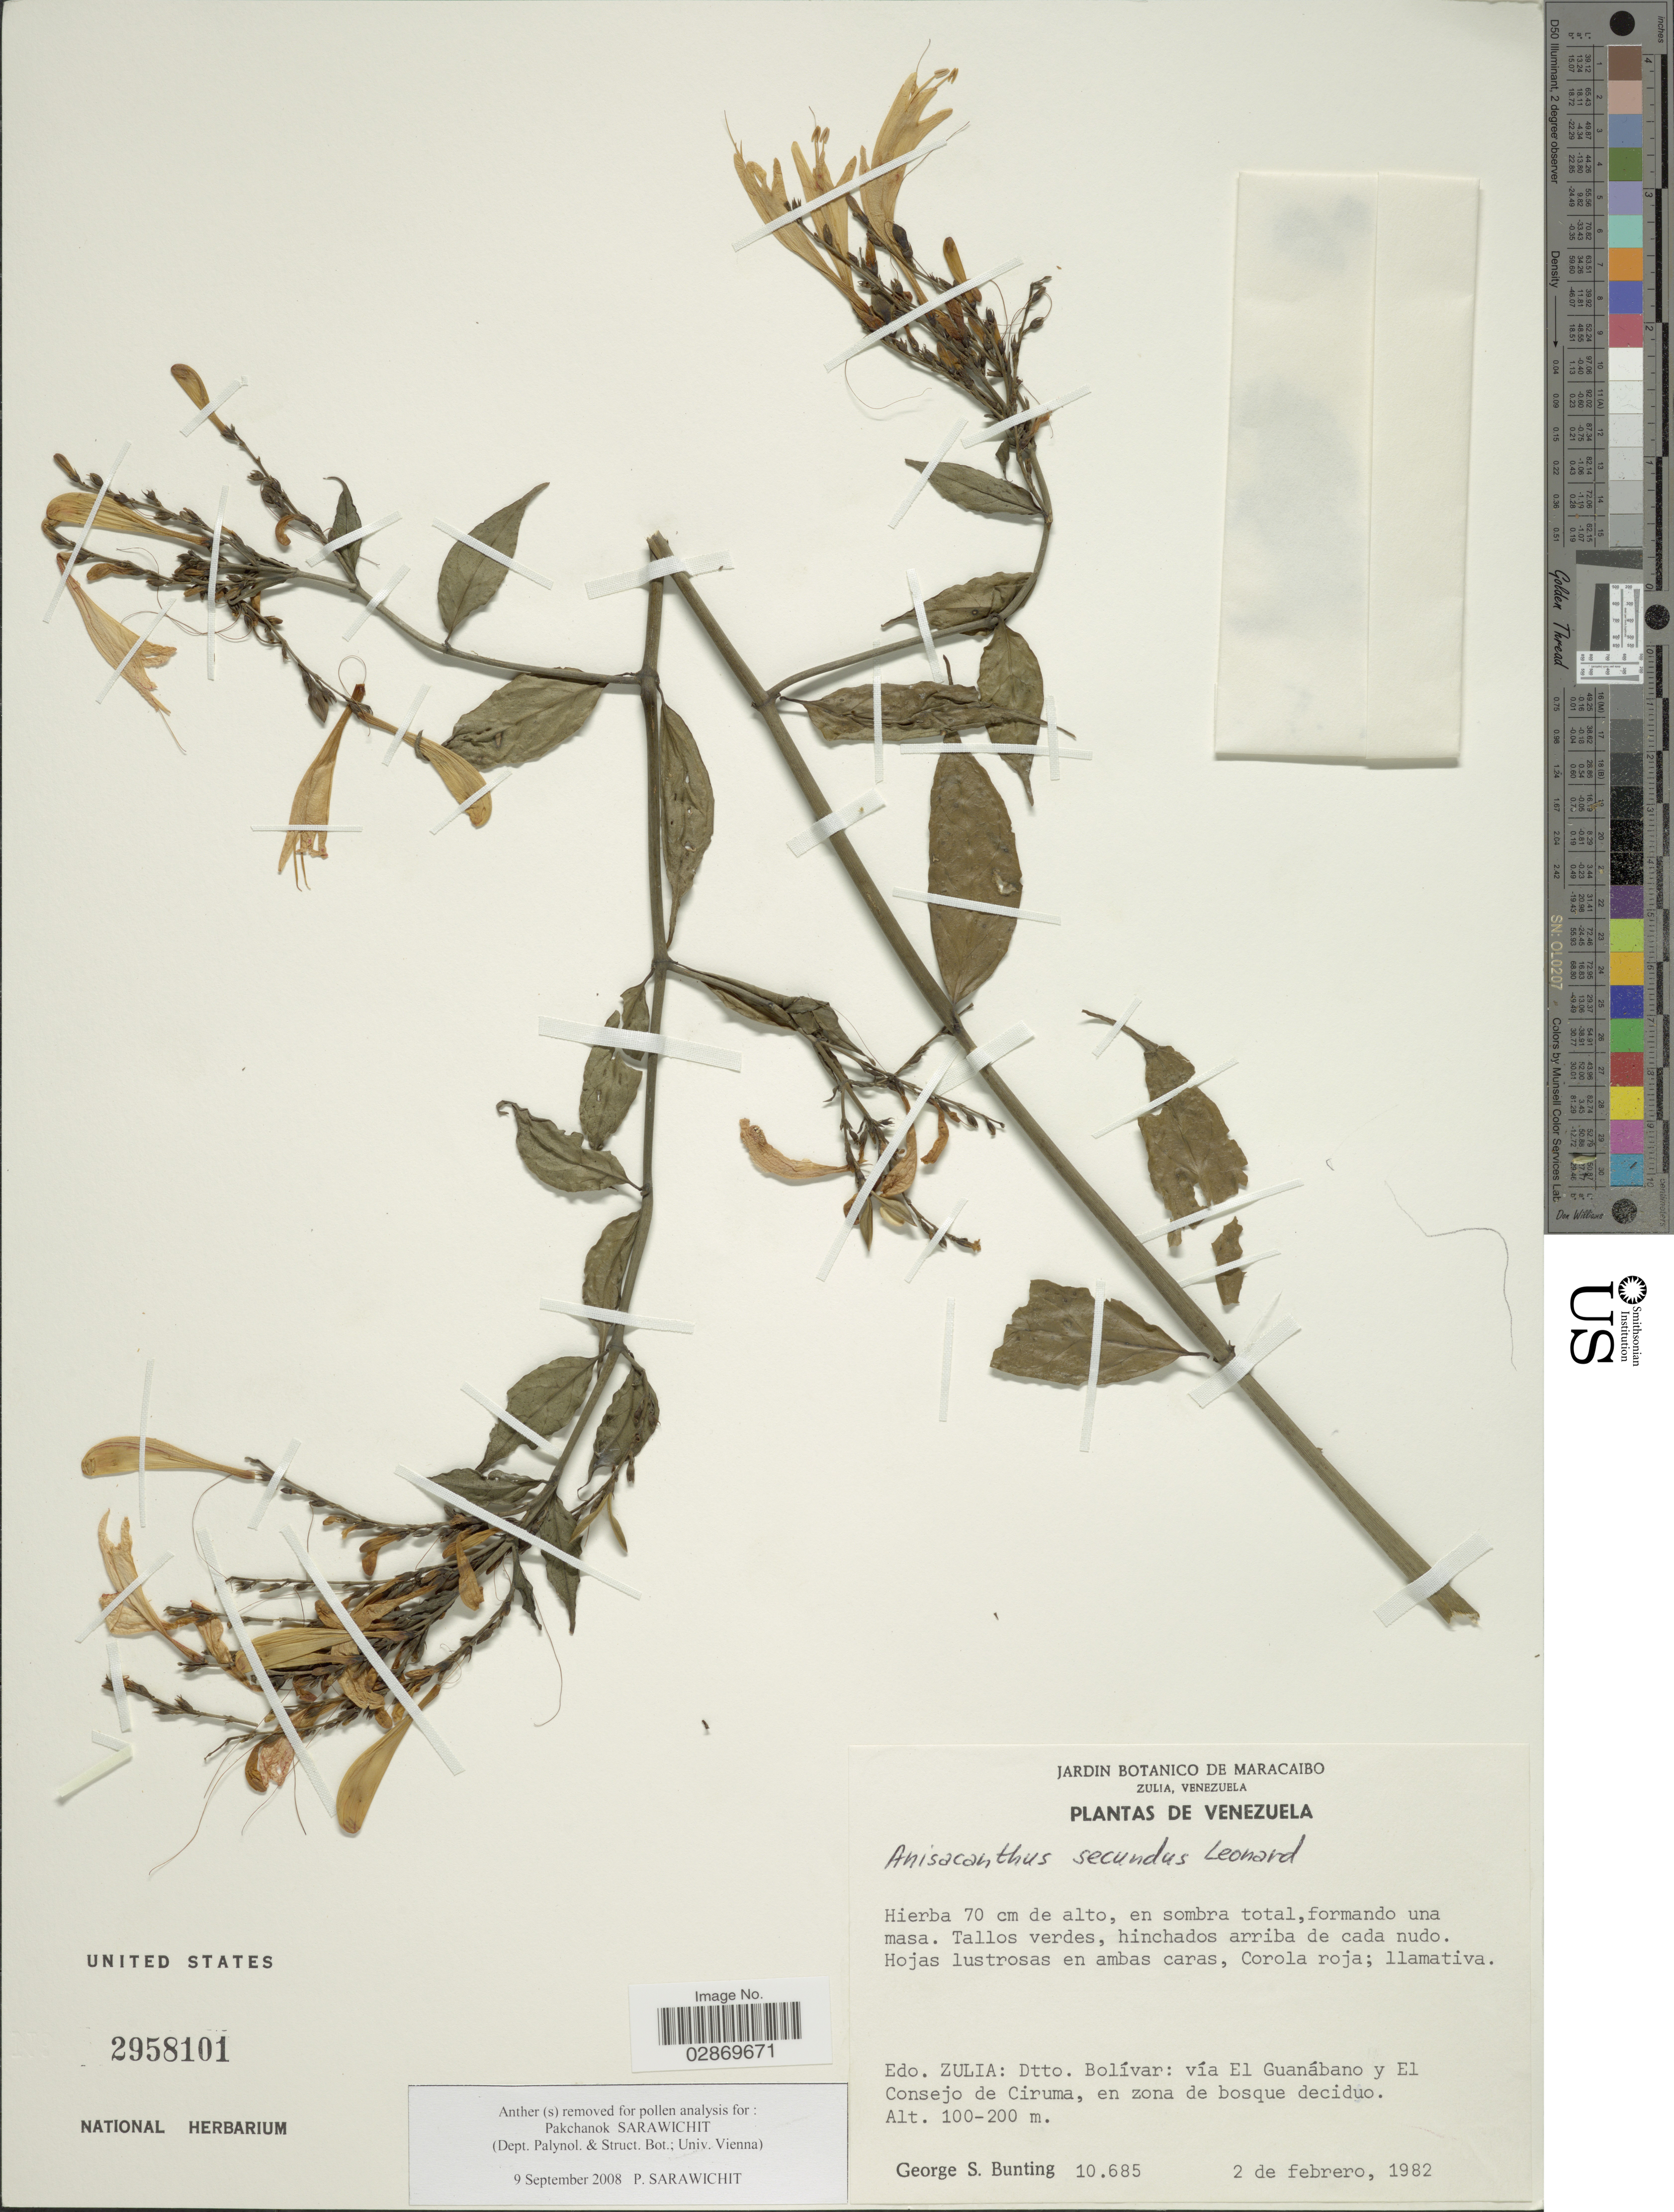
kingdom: Plantae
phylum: Tracheophyta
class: Magnoliopsida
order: Lamiales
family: Acanthaceae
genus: Anisacanthus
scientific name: Anisacanthus secundus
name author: Leonard in A.C. Sm.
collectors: G. S. Bunting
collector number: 10685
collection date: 1982-02-02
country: Venezuela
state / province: Zulia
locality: Edo. Zulia: Dtto. Bolívar, vía El Guanábano y El Consejo de Ciruma, en zona de bosque deciduo.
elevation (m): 100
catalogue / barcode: US 2958101